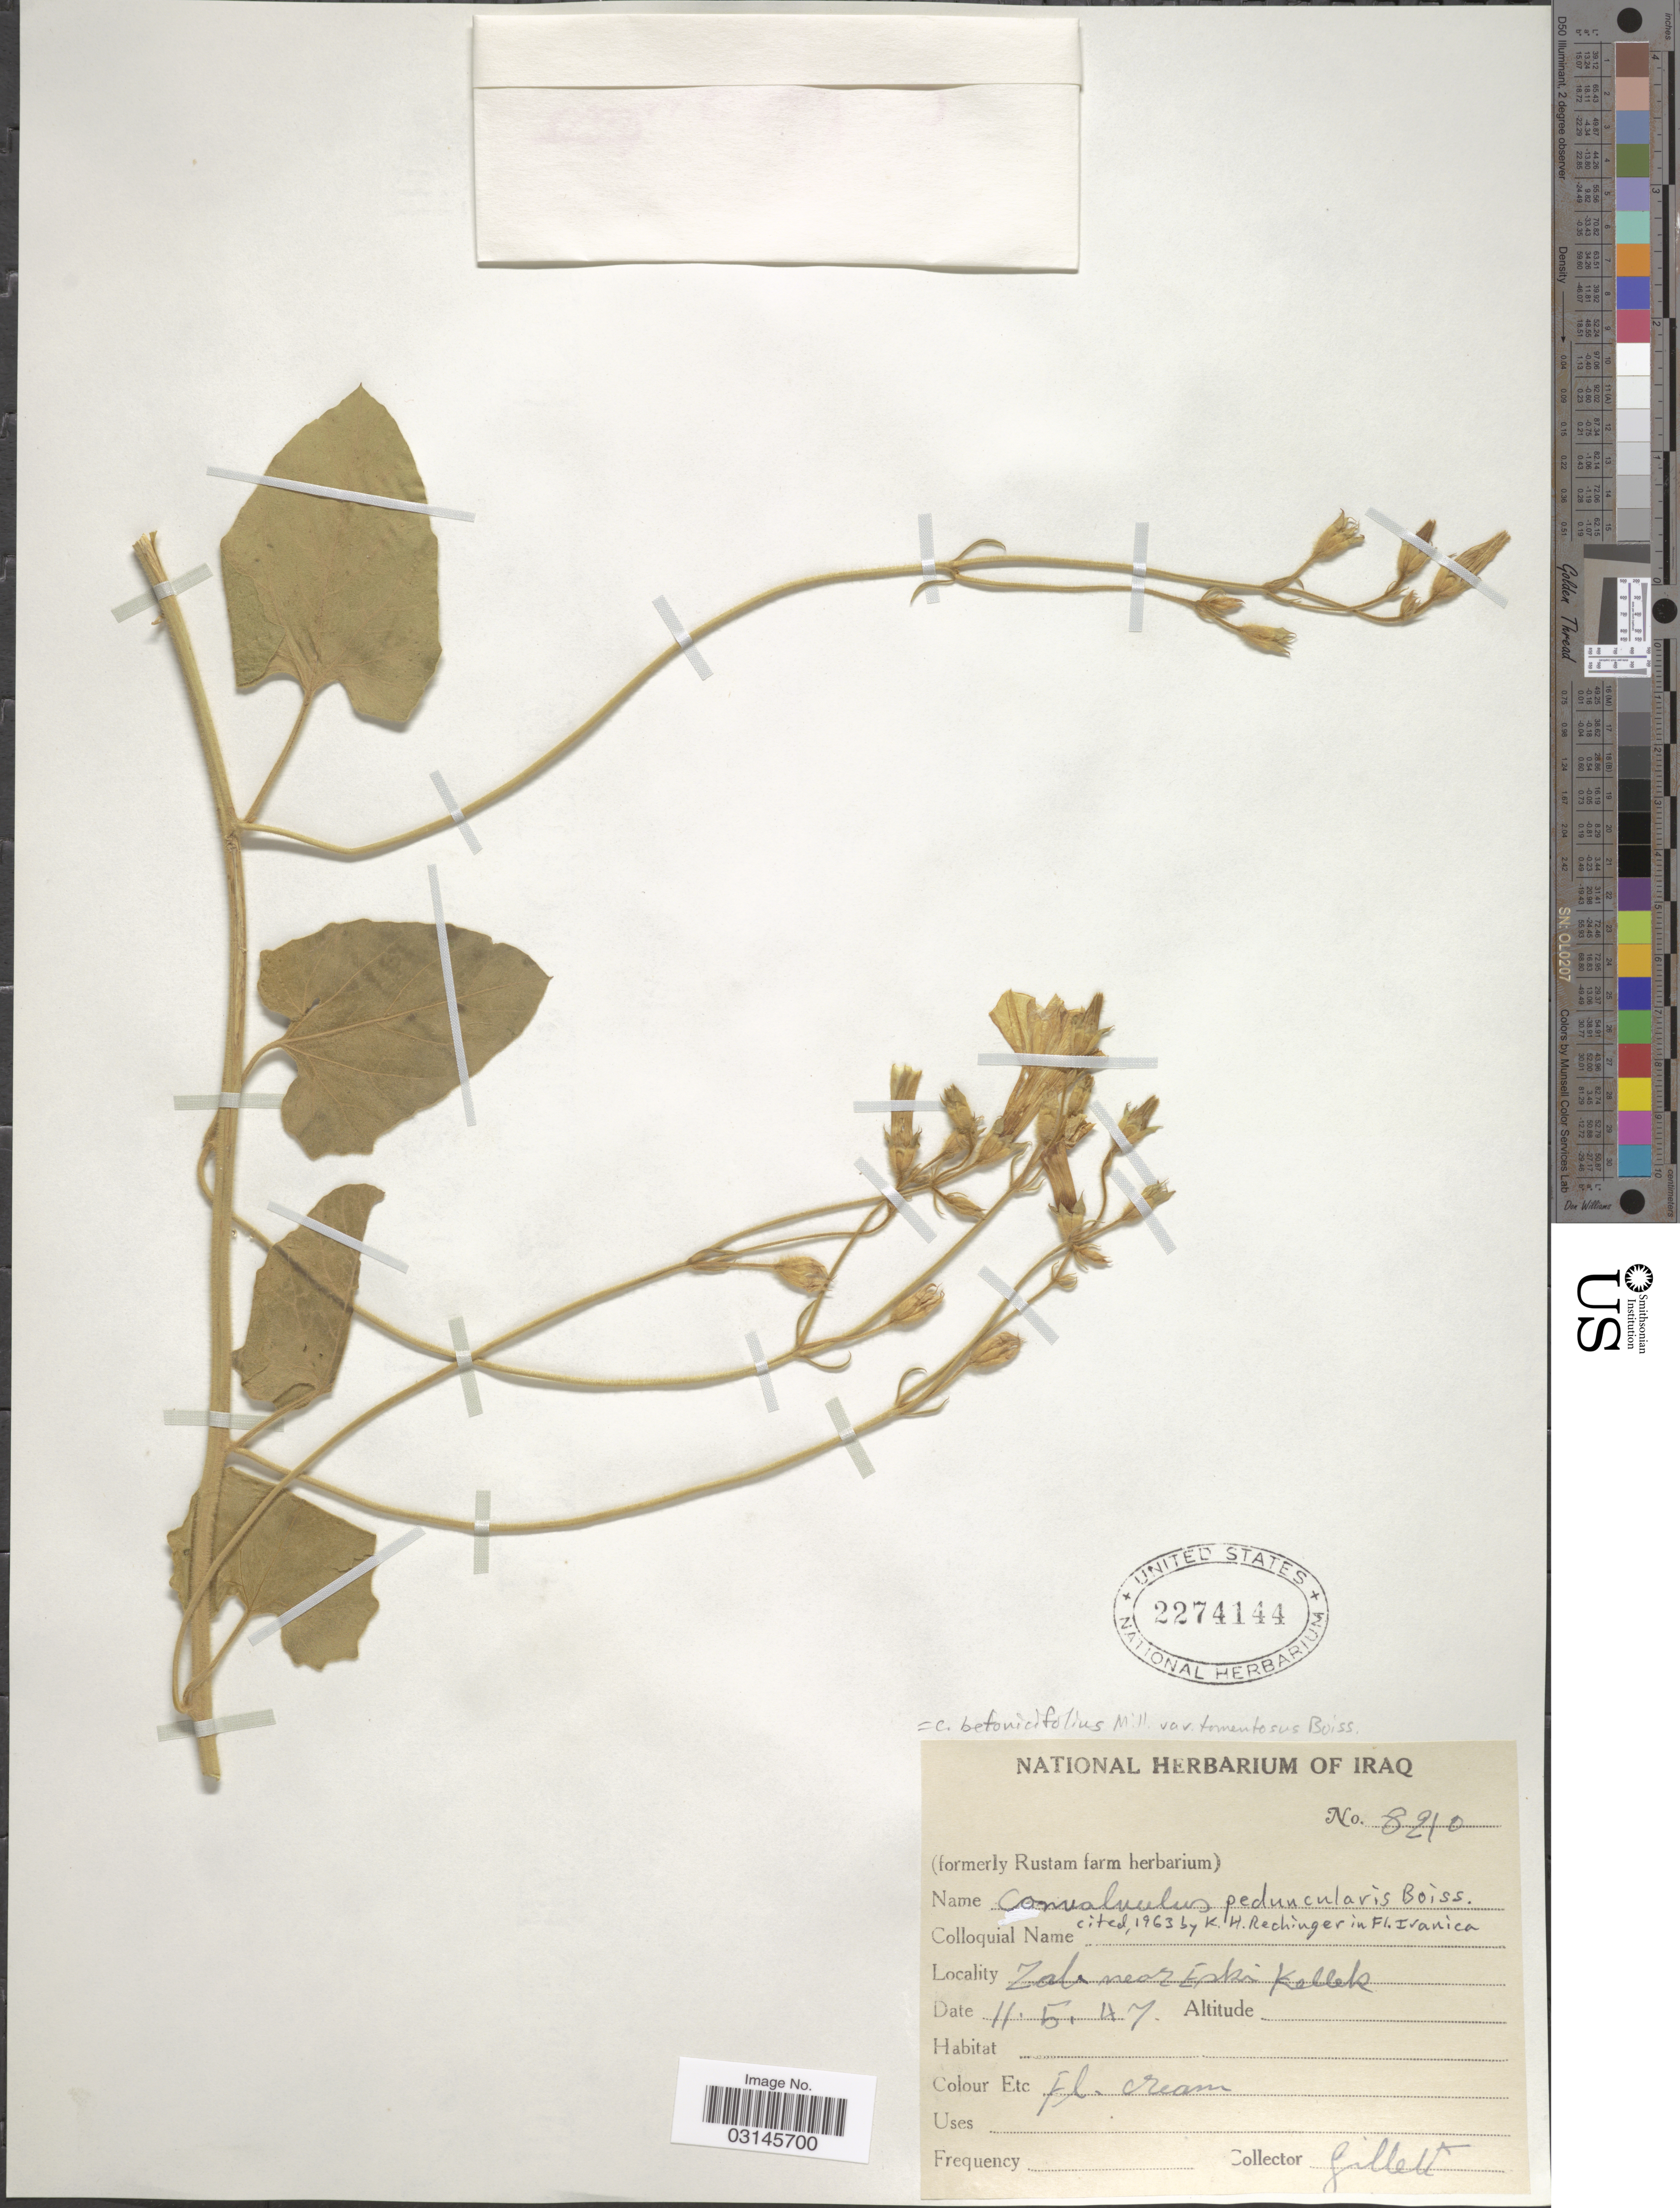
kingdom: Plantae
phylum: Tracheophyta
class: Magnoliopsida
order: Solanales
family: Convolvulaceae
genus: Convolvulus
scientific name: Convolvulus betonicifolius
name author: Mill.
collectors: Gillett, --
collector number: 8210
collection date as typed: Transcribed d/m/y: 11/5/47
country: Iraq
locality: Zab near Eski Kellek.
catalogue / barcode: US 2274144